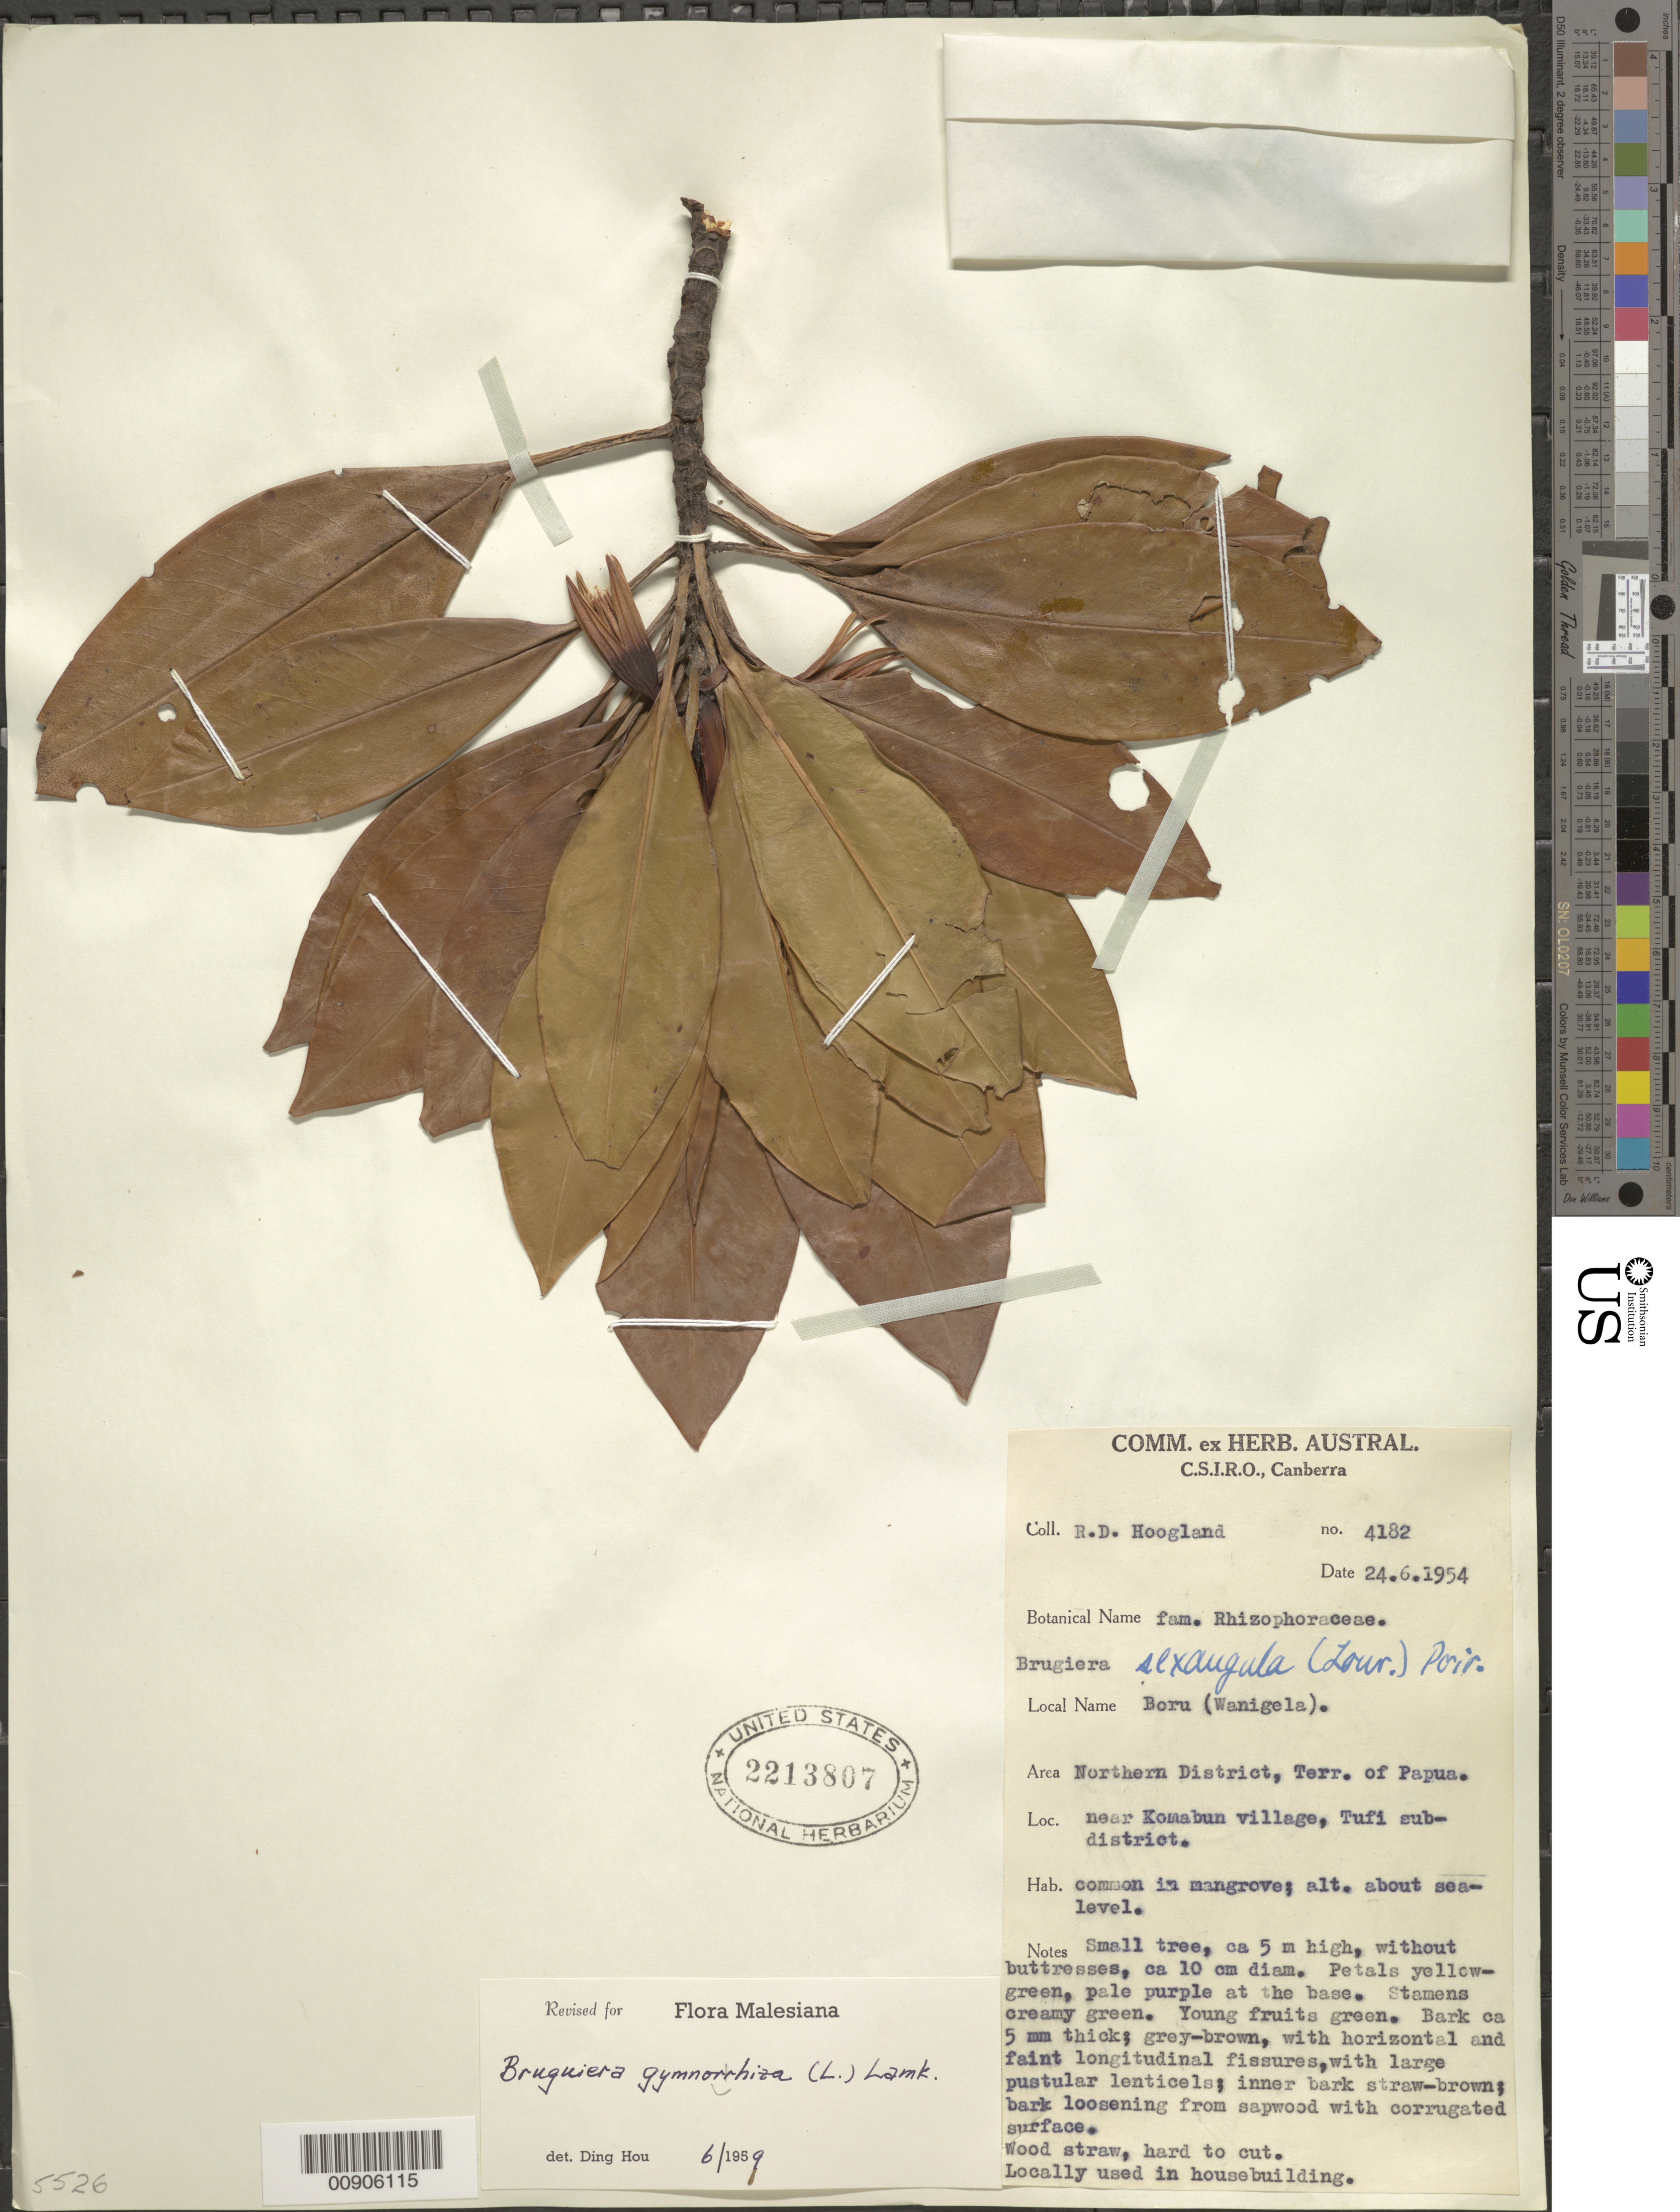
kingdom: Plantae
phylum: Tracheophyta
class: Magnoliopsida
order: Malpighiales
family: Rhizophoraceae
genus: Bruguiera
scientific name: Bruguiera gymnorhiza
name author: (L.) Savigny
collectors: R. D. Hoogland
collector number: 4182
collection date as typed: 24 Jun 1954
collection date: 1954-06-24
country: Papua New Guinea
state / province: Northern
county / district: Tufi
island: New Guinea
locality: Terr. Of Papua, near Komabun village, Tufi sub-dist.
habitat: Common in mangrove.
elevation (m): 0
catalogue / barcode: US 2213807